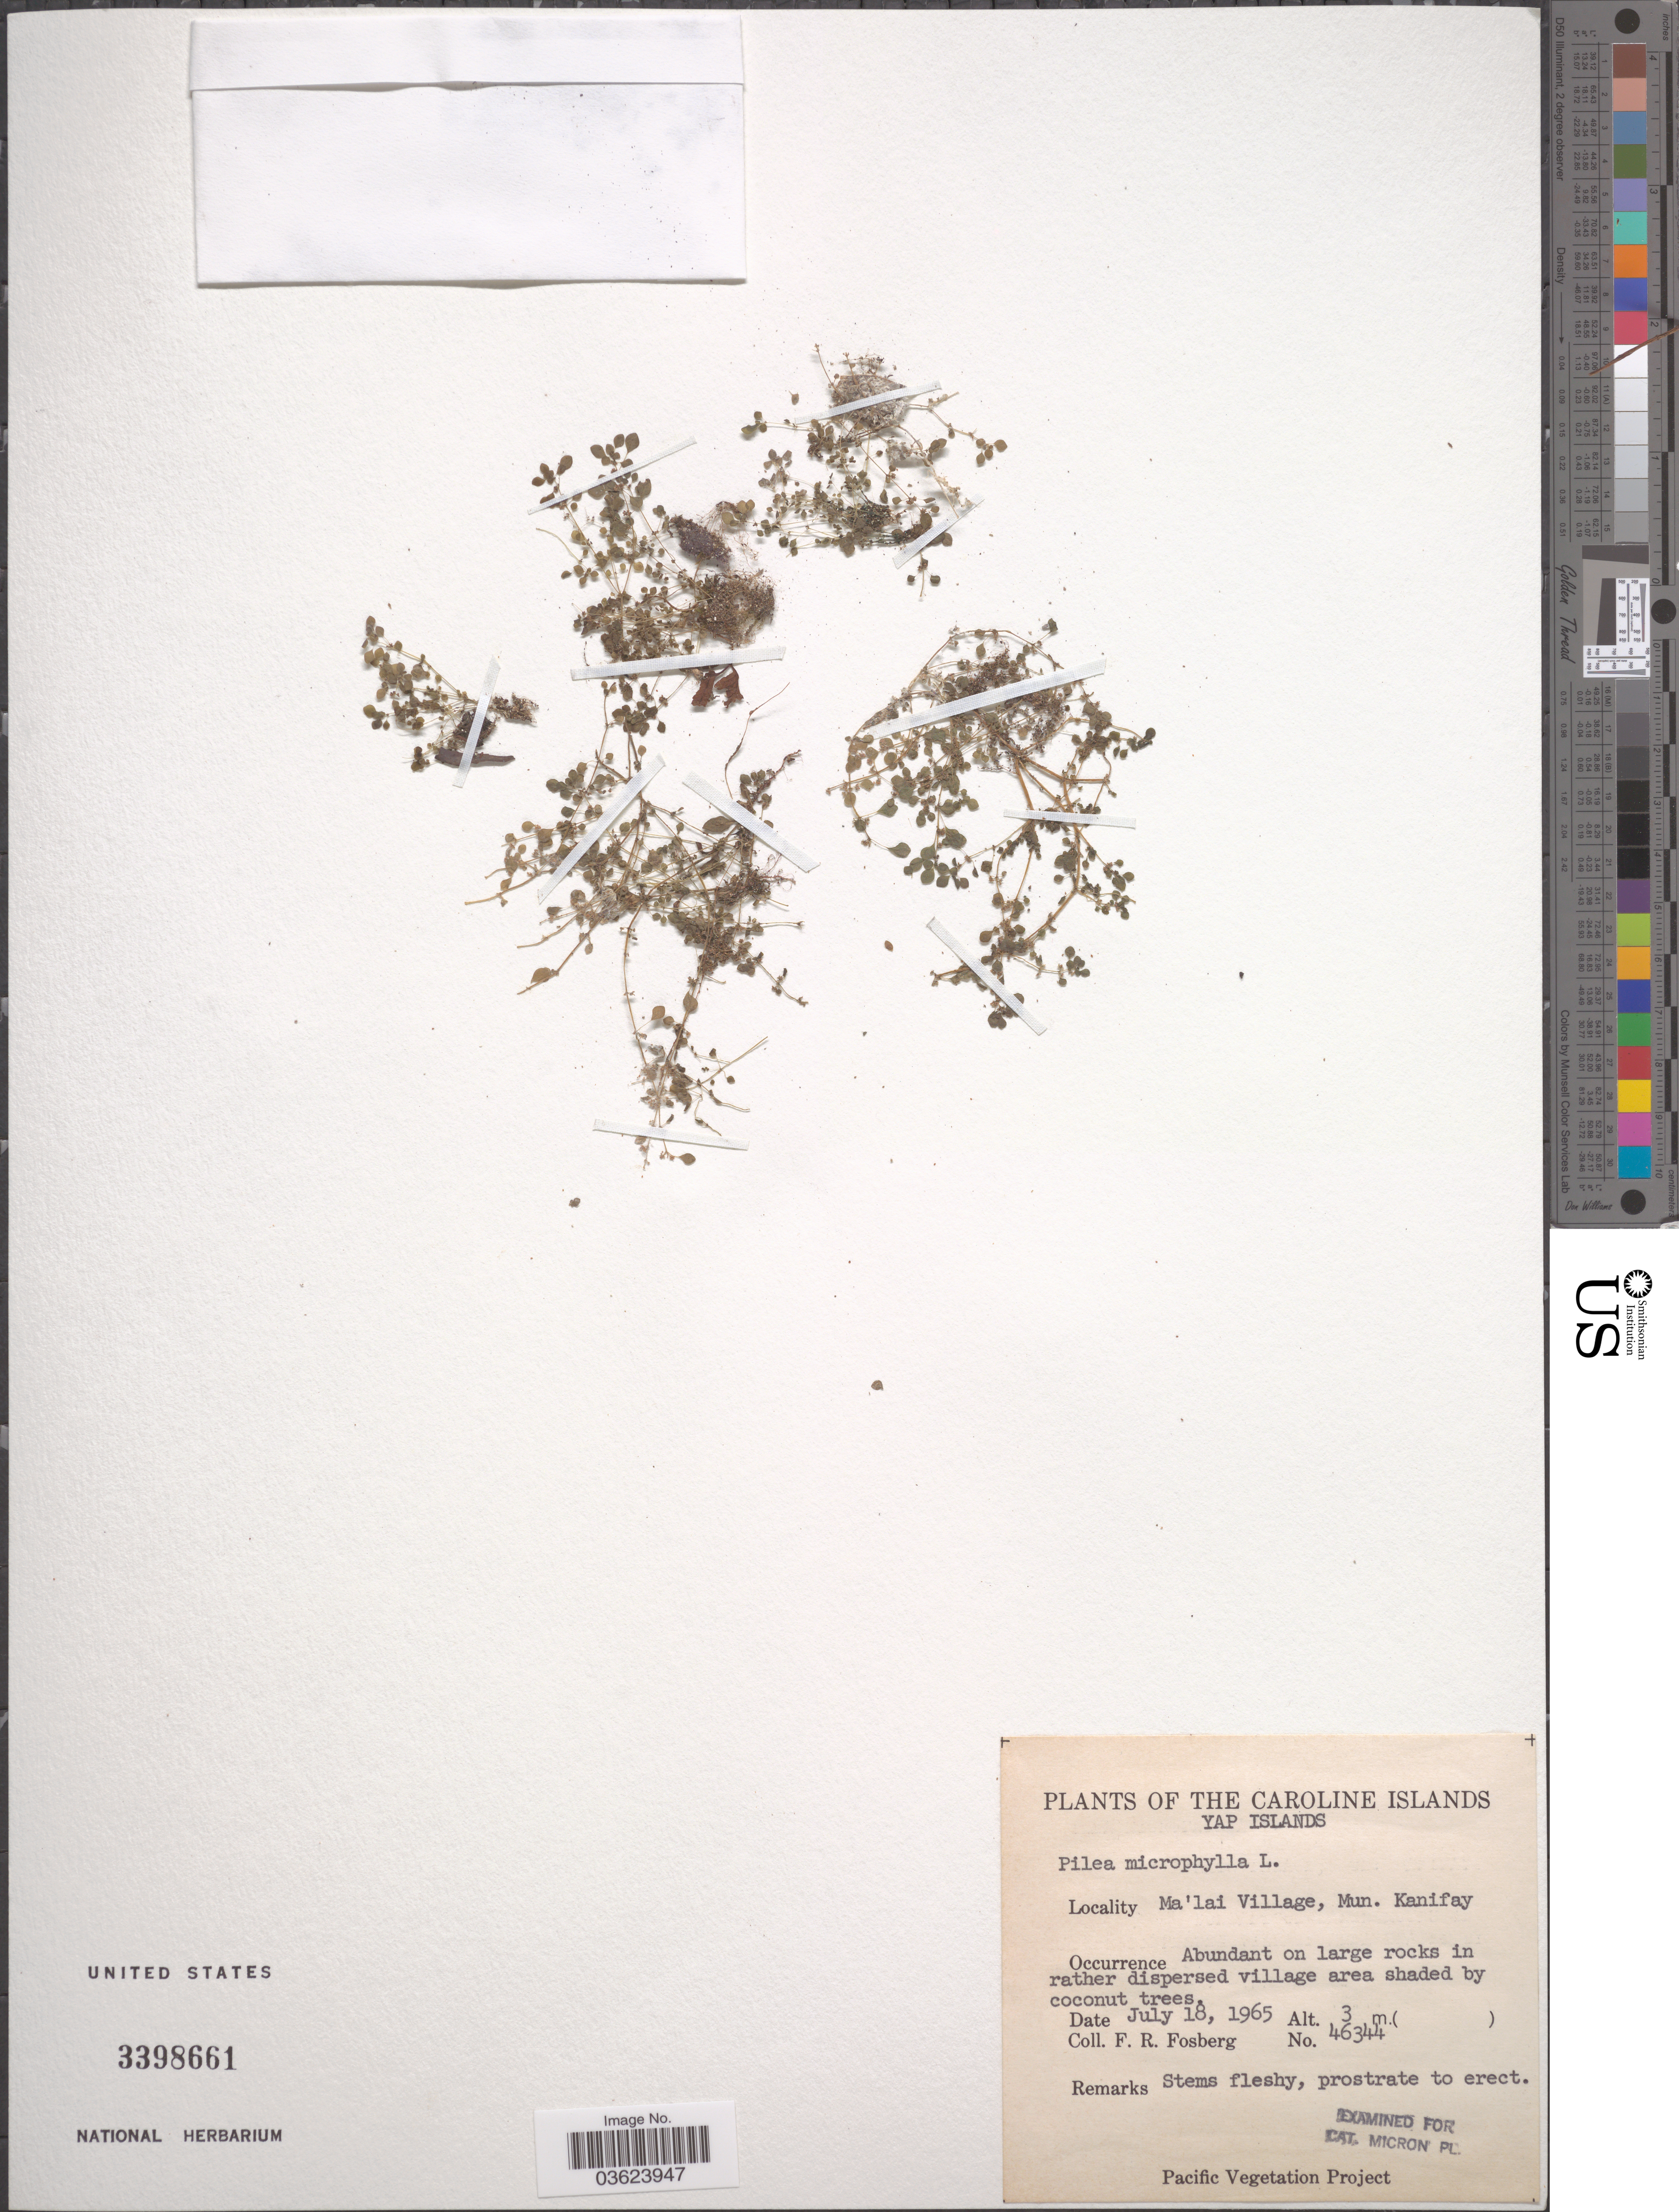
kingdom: Plantae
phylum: Tracheophyta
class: Magnoliopsida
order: Rosales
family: Urticaceae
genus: Pilea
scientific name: Pilea microphylla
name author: (L.) Liebm.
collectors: F. R. Fosberg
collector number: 46344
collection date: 1965-07-18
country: Micronesia, Federated States of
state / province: Yap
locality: The Caroline Islands. Yap Islands. Ma'lai village, Mun. Kanifay.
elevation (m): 3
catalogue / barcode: US 3398661